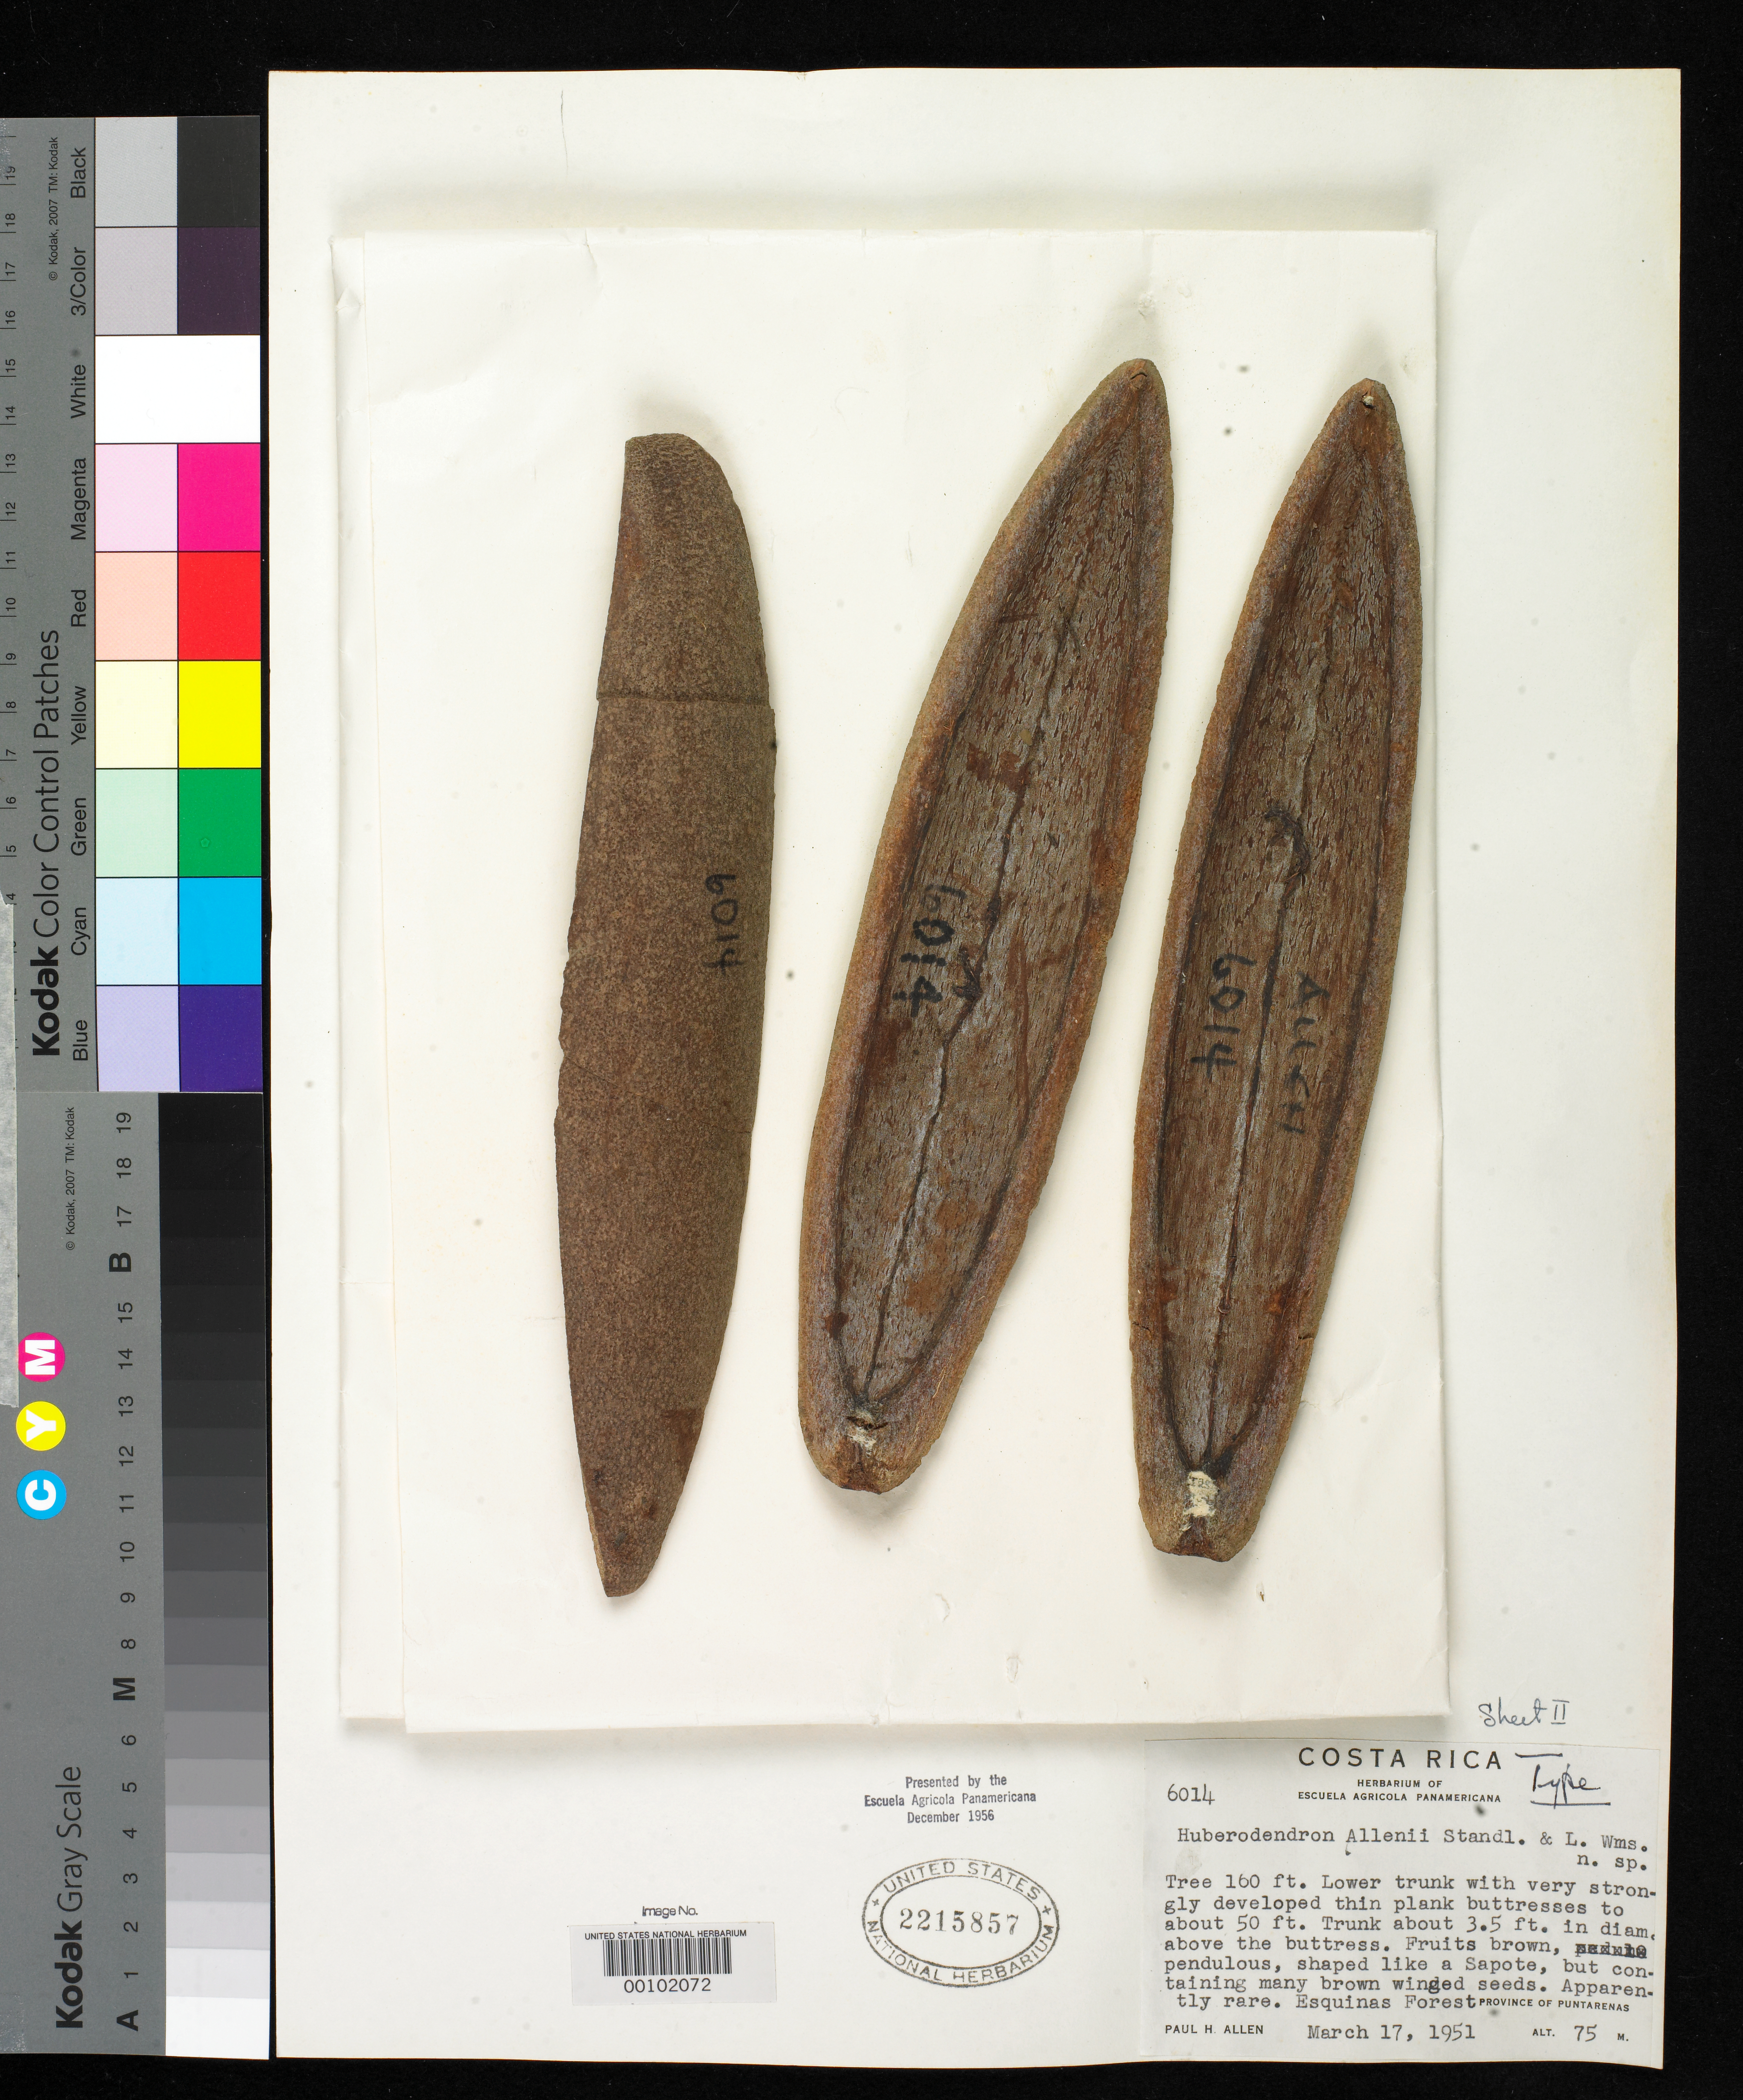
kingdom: Plantae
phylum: Tracheophyta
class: Magnoliopsida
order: Malvales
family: Malvaceae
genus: Huberodendron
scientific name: Huberodendron allenii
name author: Standl. & L.O. Williams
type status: Isotype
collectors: P. H. Allen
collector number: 6014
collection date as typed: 17 Mar 1951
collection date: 1951-03-17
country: Costa Rica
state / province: Puntarenas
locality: Esquinas forest.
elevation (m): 75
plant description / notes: "Presented by the Escuela Agricola Panamericana December 1956." Type material transferred from EAP to US. This sheet annotated "Type" and "sheet 2", possibly the holotype but interpreted as isotype with holotype still at EAP (see Dorr et al. 2009, Taxon 58: 993-1001).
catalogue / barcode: US 2215857